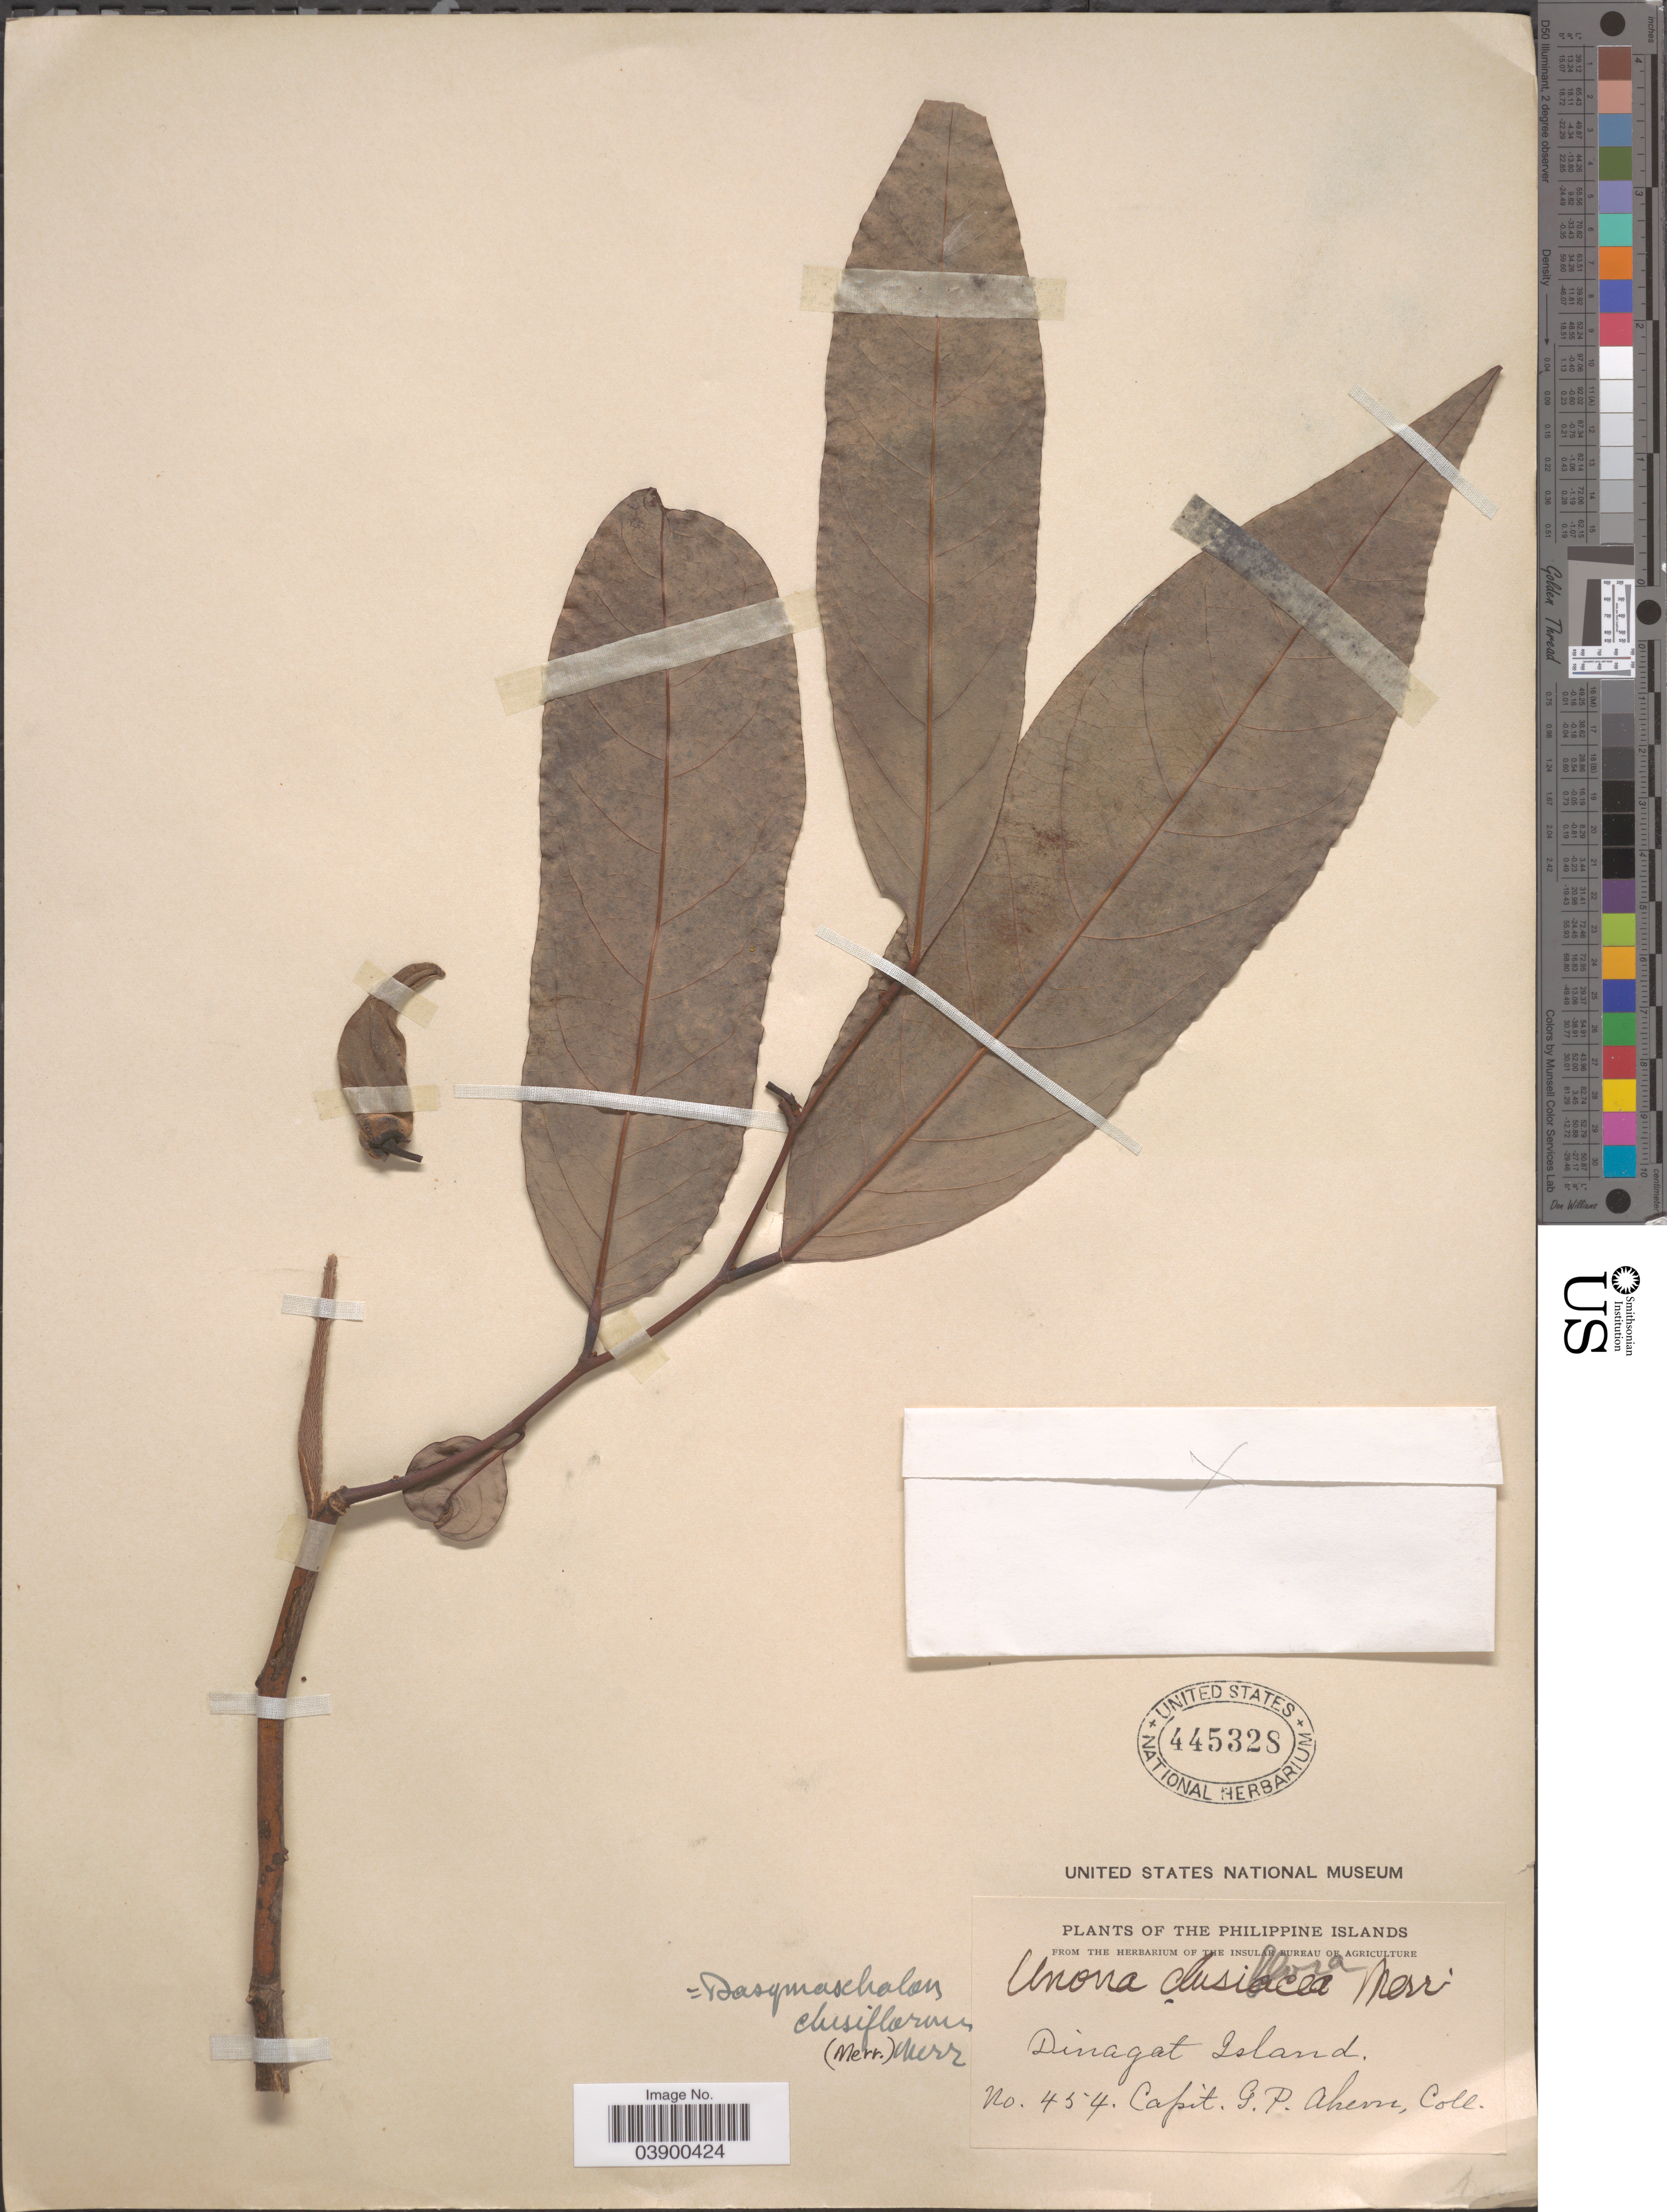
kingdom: Plantae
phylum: Tracheophyta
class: Magnoliopsida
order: Magnoliales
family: Annonaceae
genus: Dasymaschalon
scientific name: Dasymaschalon clusiflorum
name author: (Merr.) Merr.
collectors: G. Ahern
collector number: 454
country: Philippines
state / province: Caraga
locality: Philippine Islands. Dinagat Island.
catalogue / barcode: US 445328